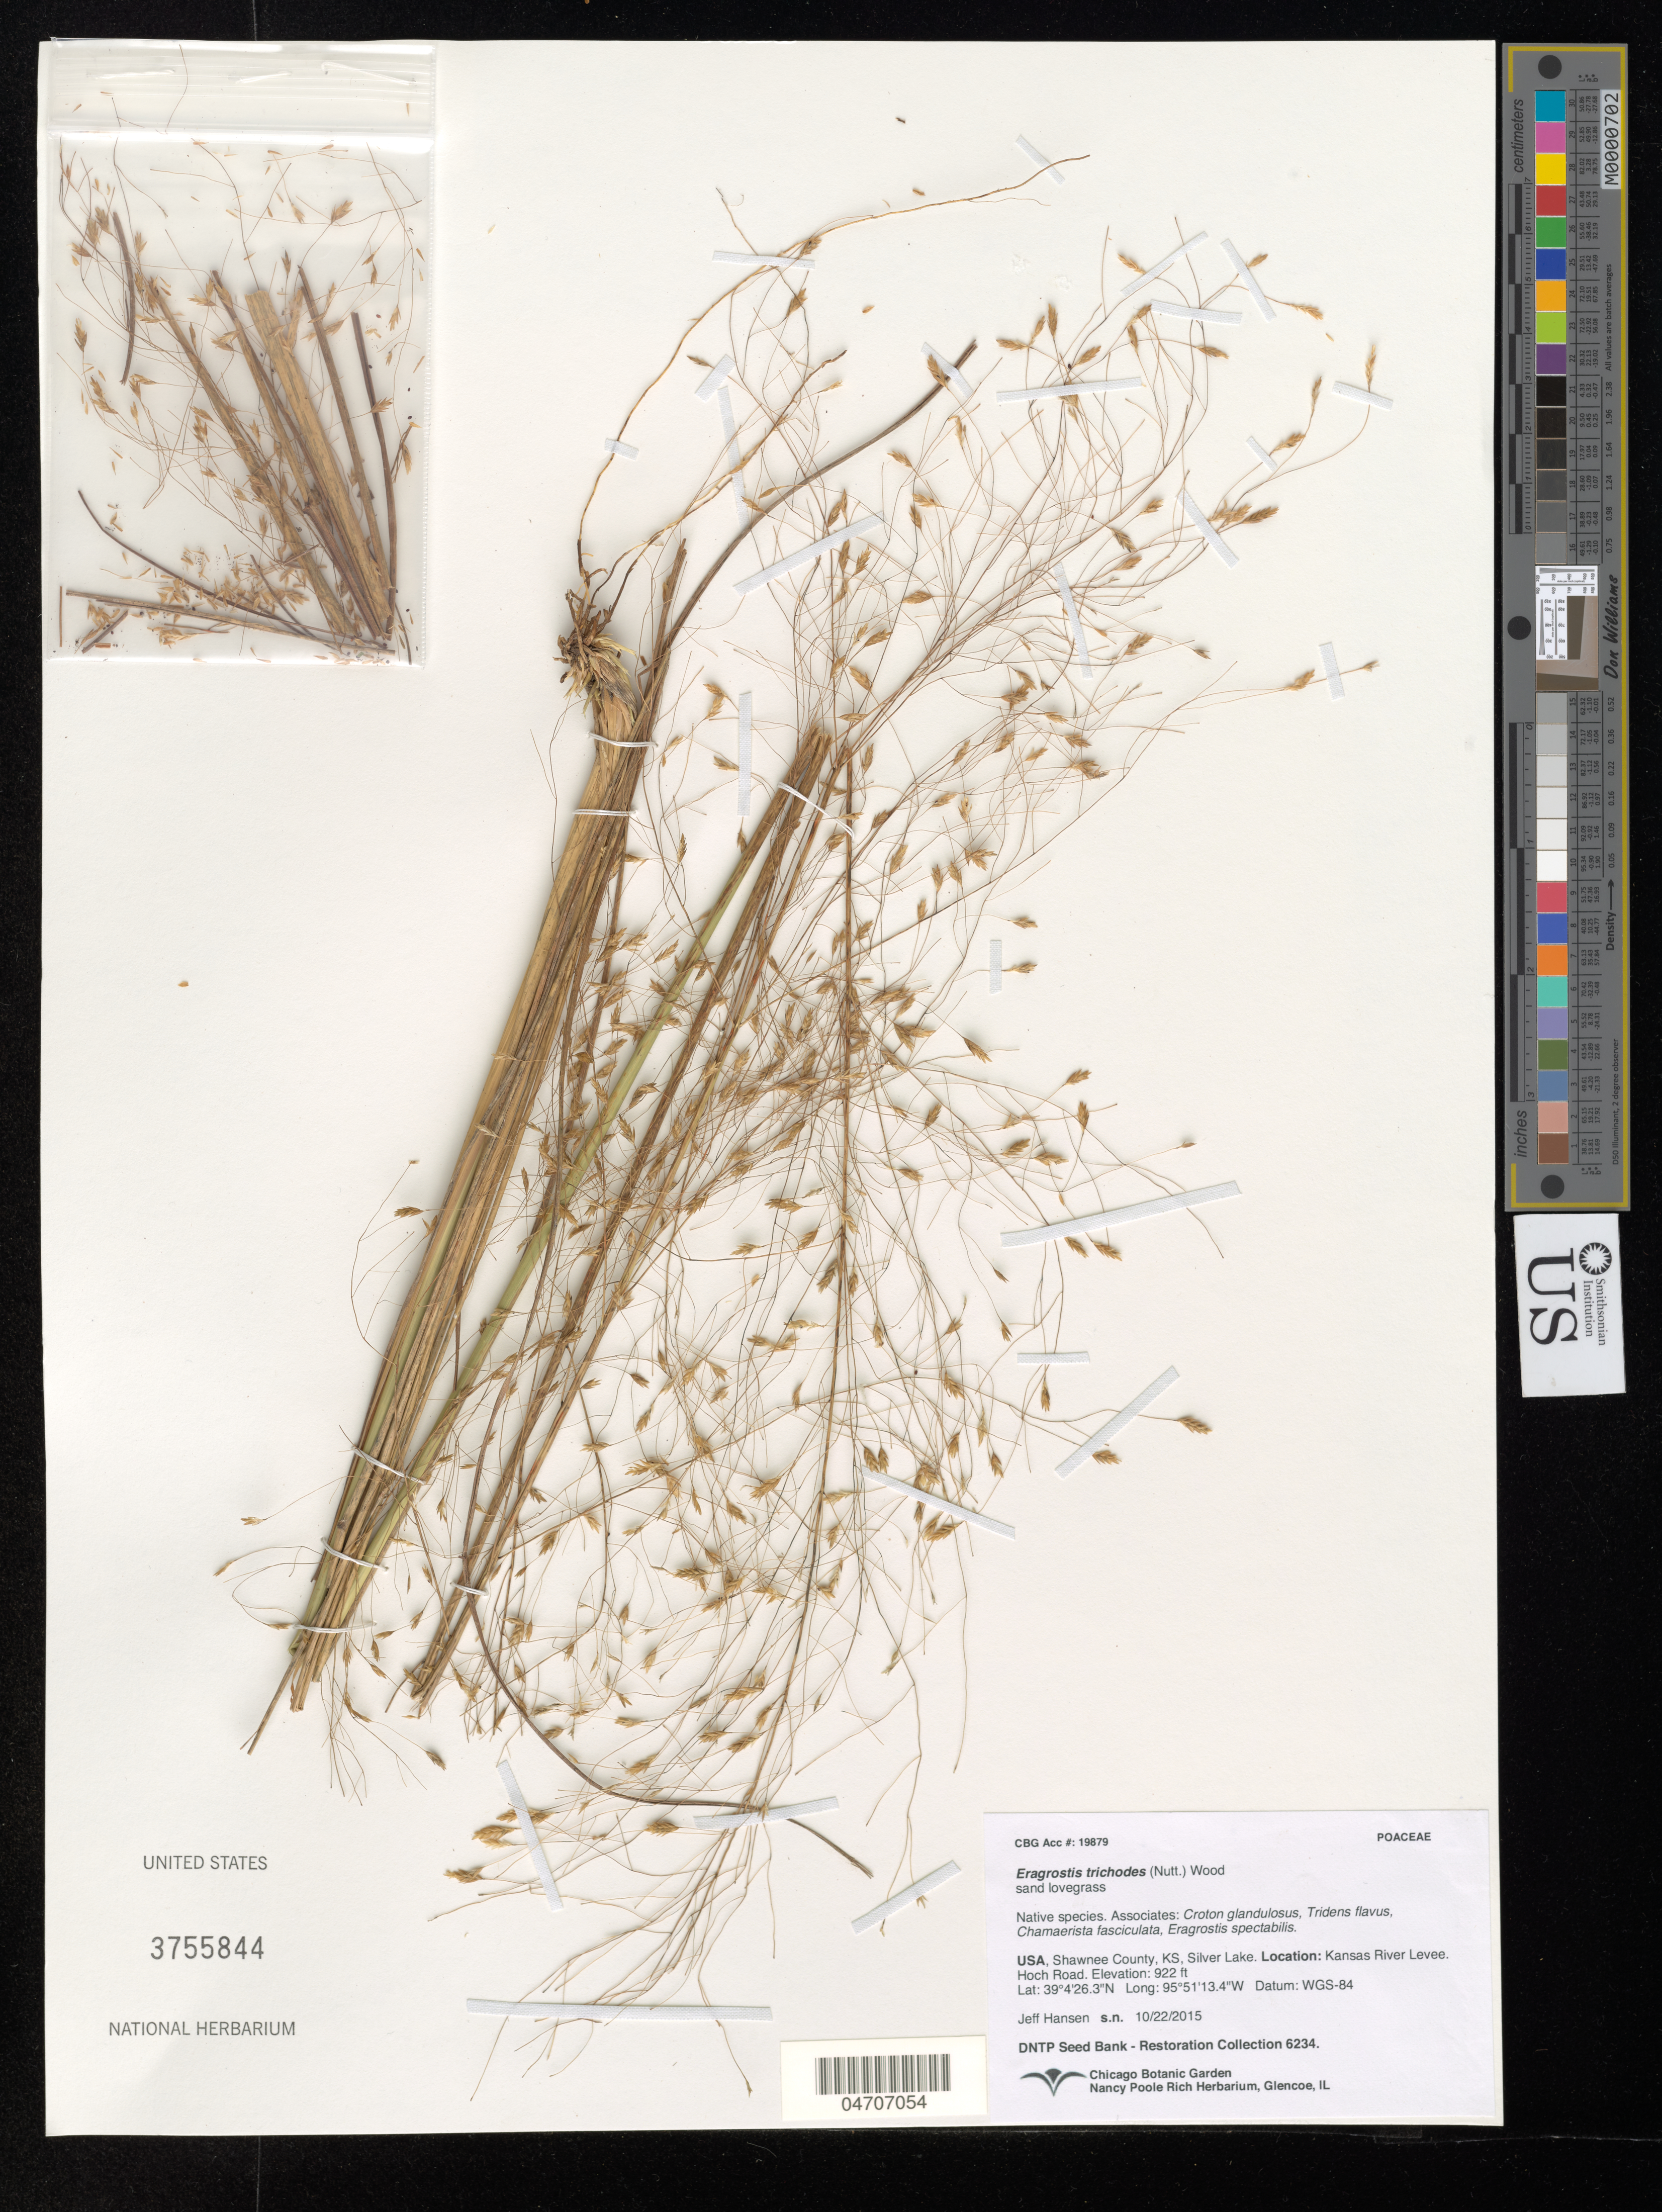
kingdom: Plantae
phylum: Tracheophyta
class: Liliopsida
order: Poales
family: Poaceae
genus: Eragrostis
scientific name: Eragrostis trichodes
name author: (Nutt.) Alph. Wood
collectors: D. Wilson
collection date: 2015-10-22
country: United States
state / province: Kansas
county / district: Shawnee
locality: Shawnee County, Silver Lake. Kansas River Levee. Hoch Road.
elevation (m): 281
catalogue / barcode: US 3755844